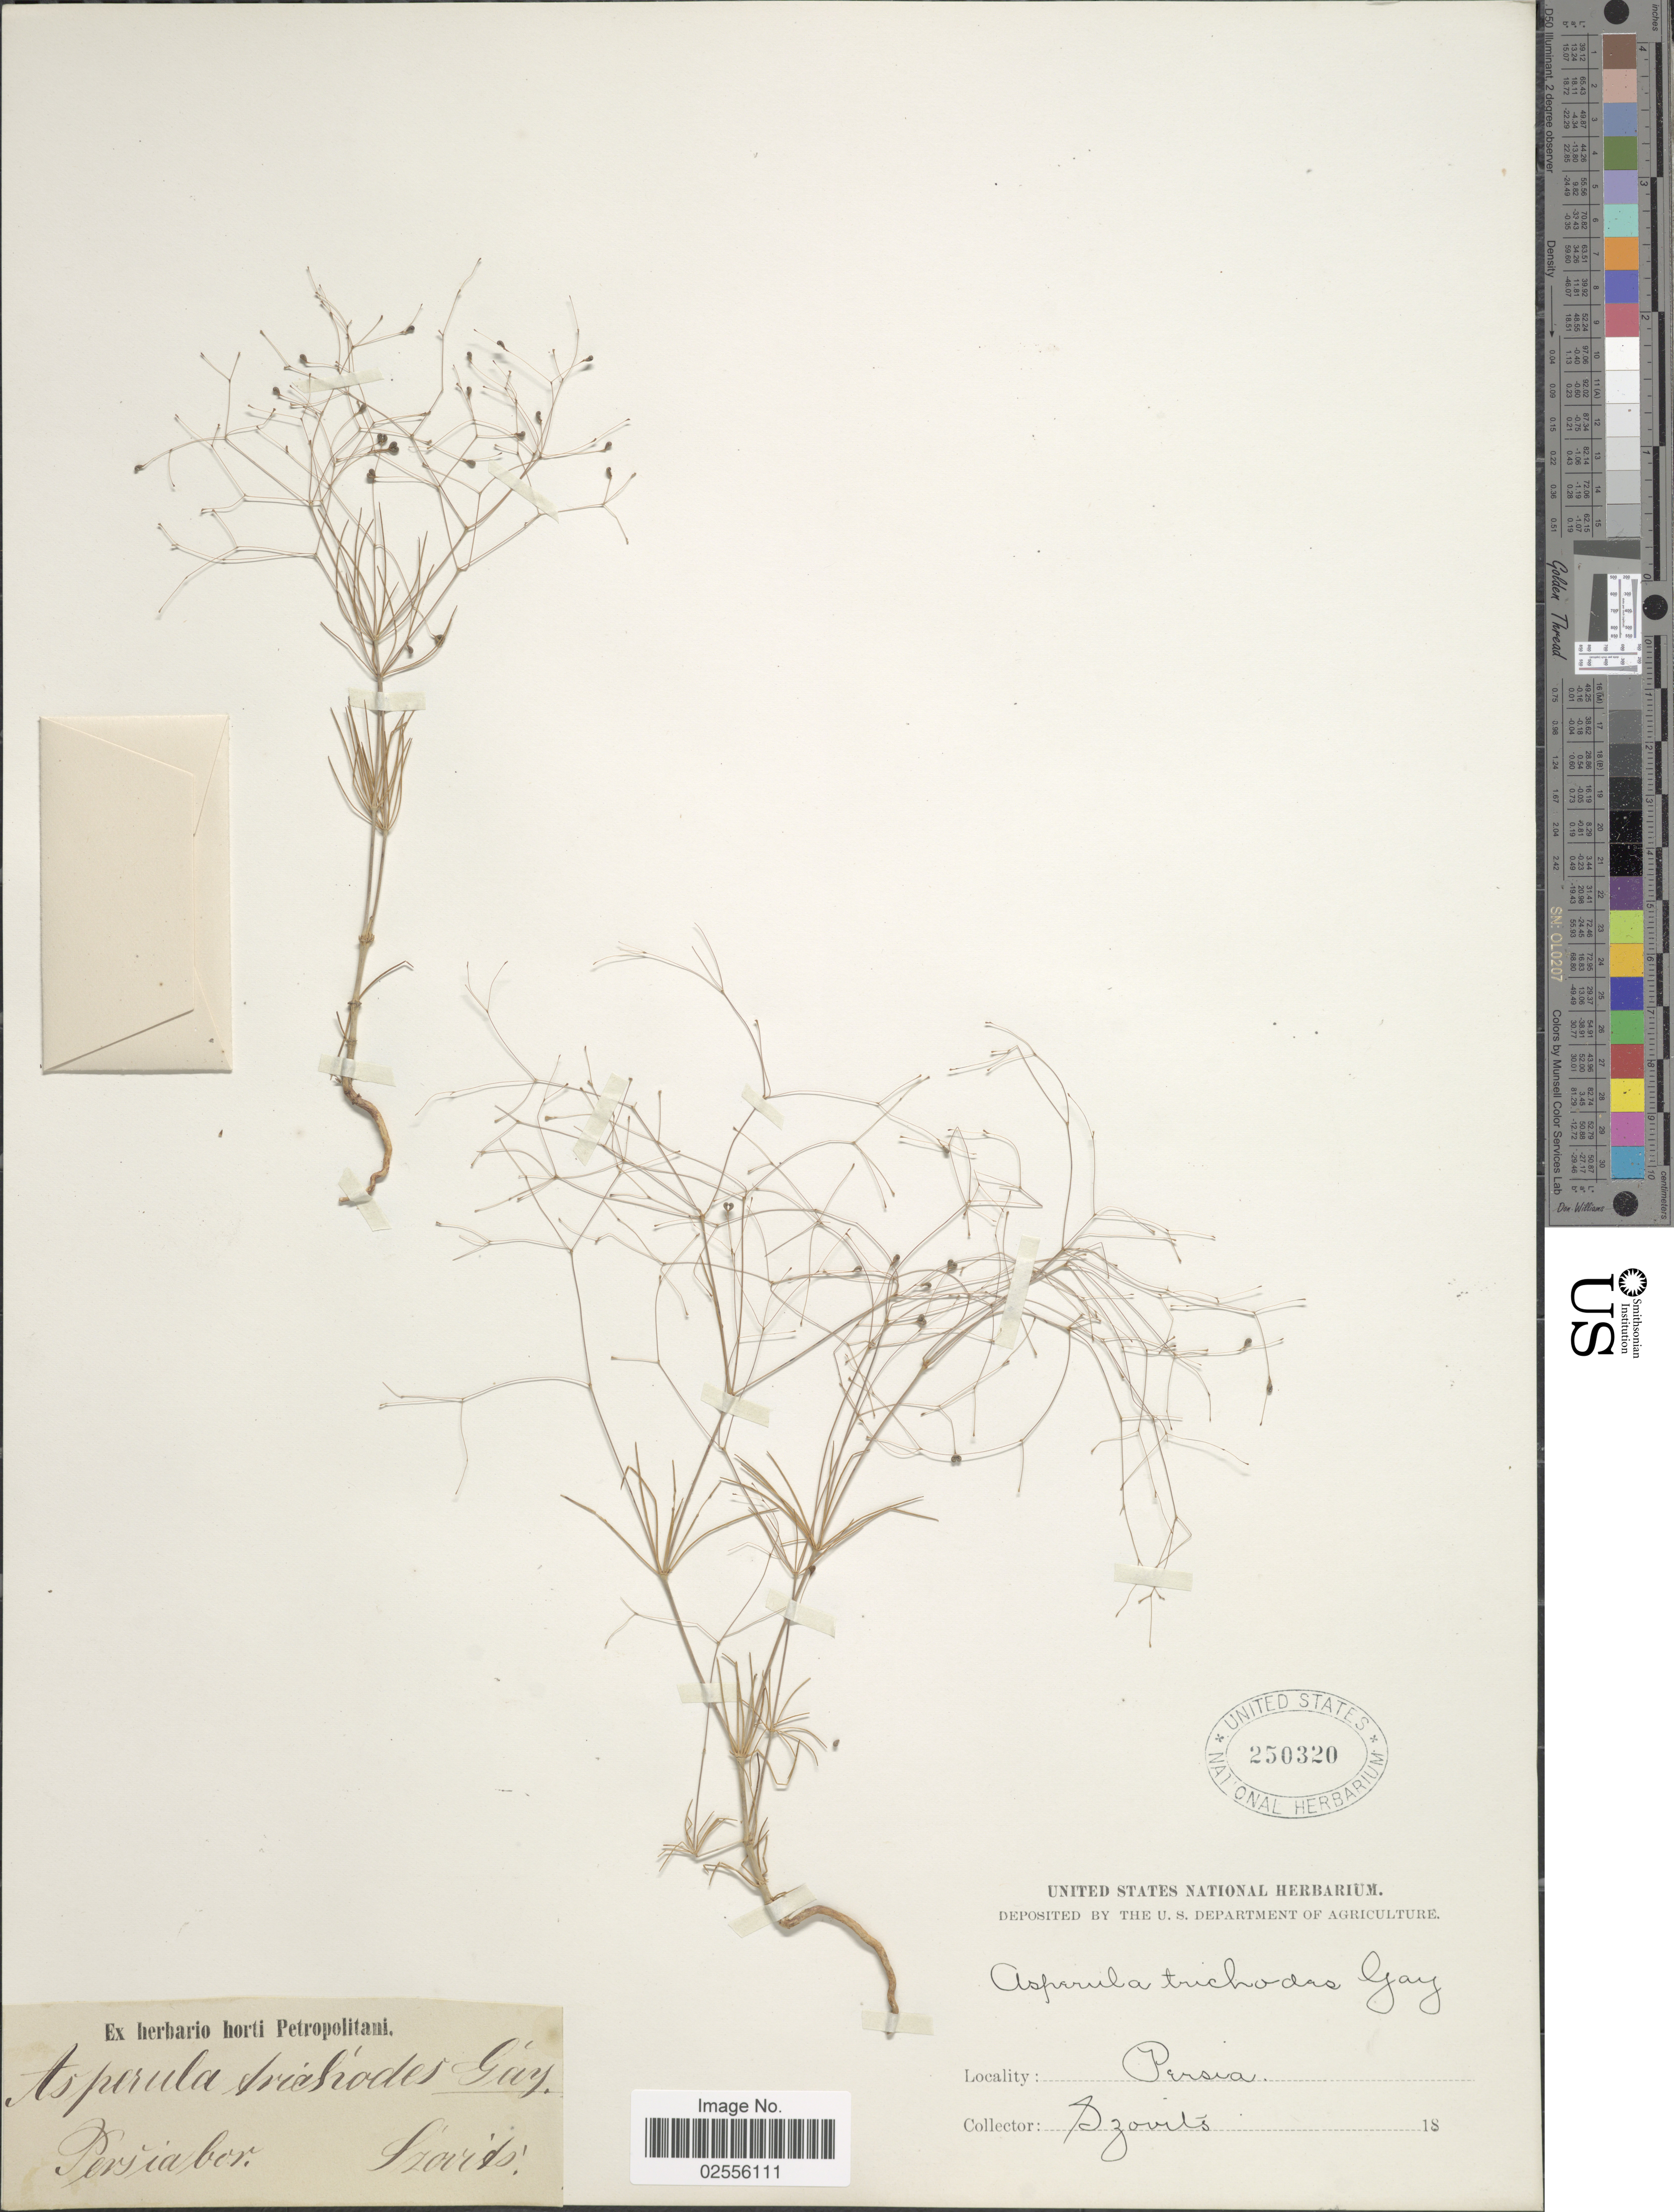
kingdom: Plantae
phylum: Tracheophyta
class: Magnoliopsida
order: Gentianales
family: Rubiaceae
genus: Asperula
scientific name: Asperula trichodes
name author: J. Gay ex DC.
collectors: Szovits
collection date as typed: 18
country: Iran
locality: Persia, Persia bor.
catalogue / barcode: US 250320